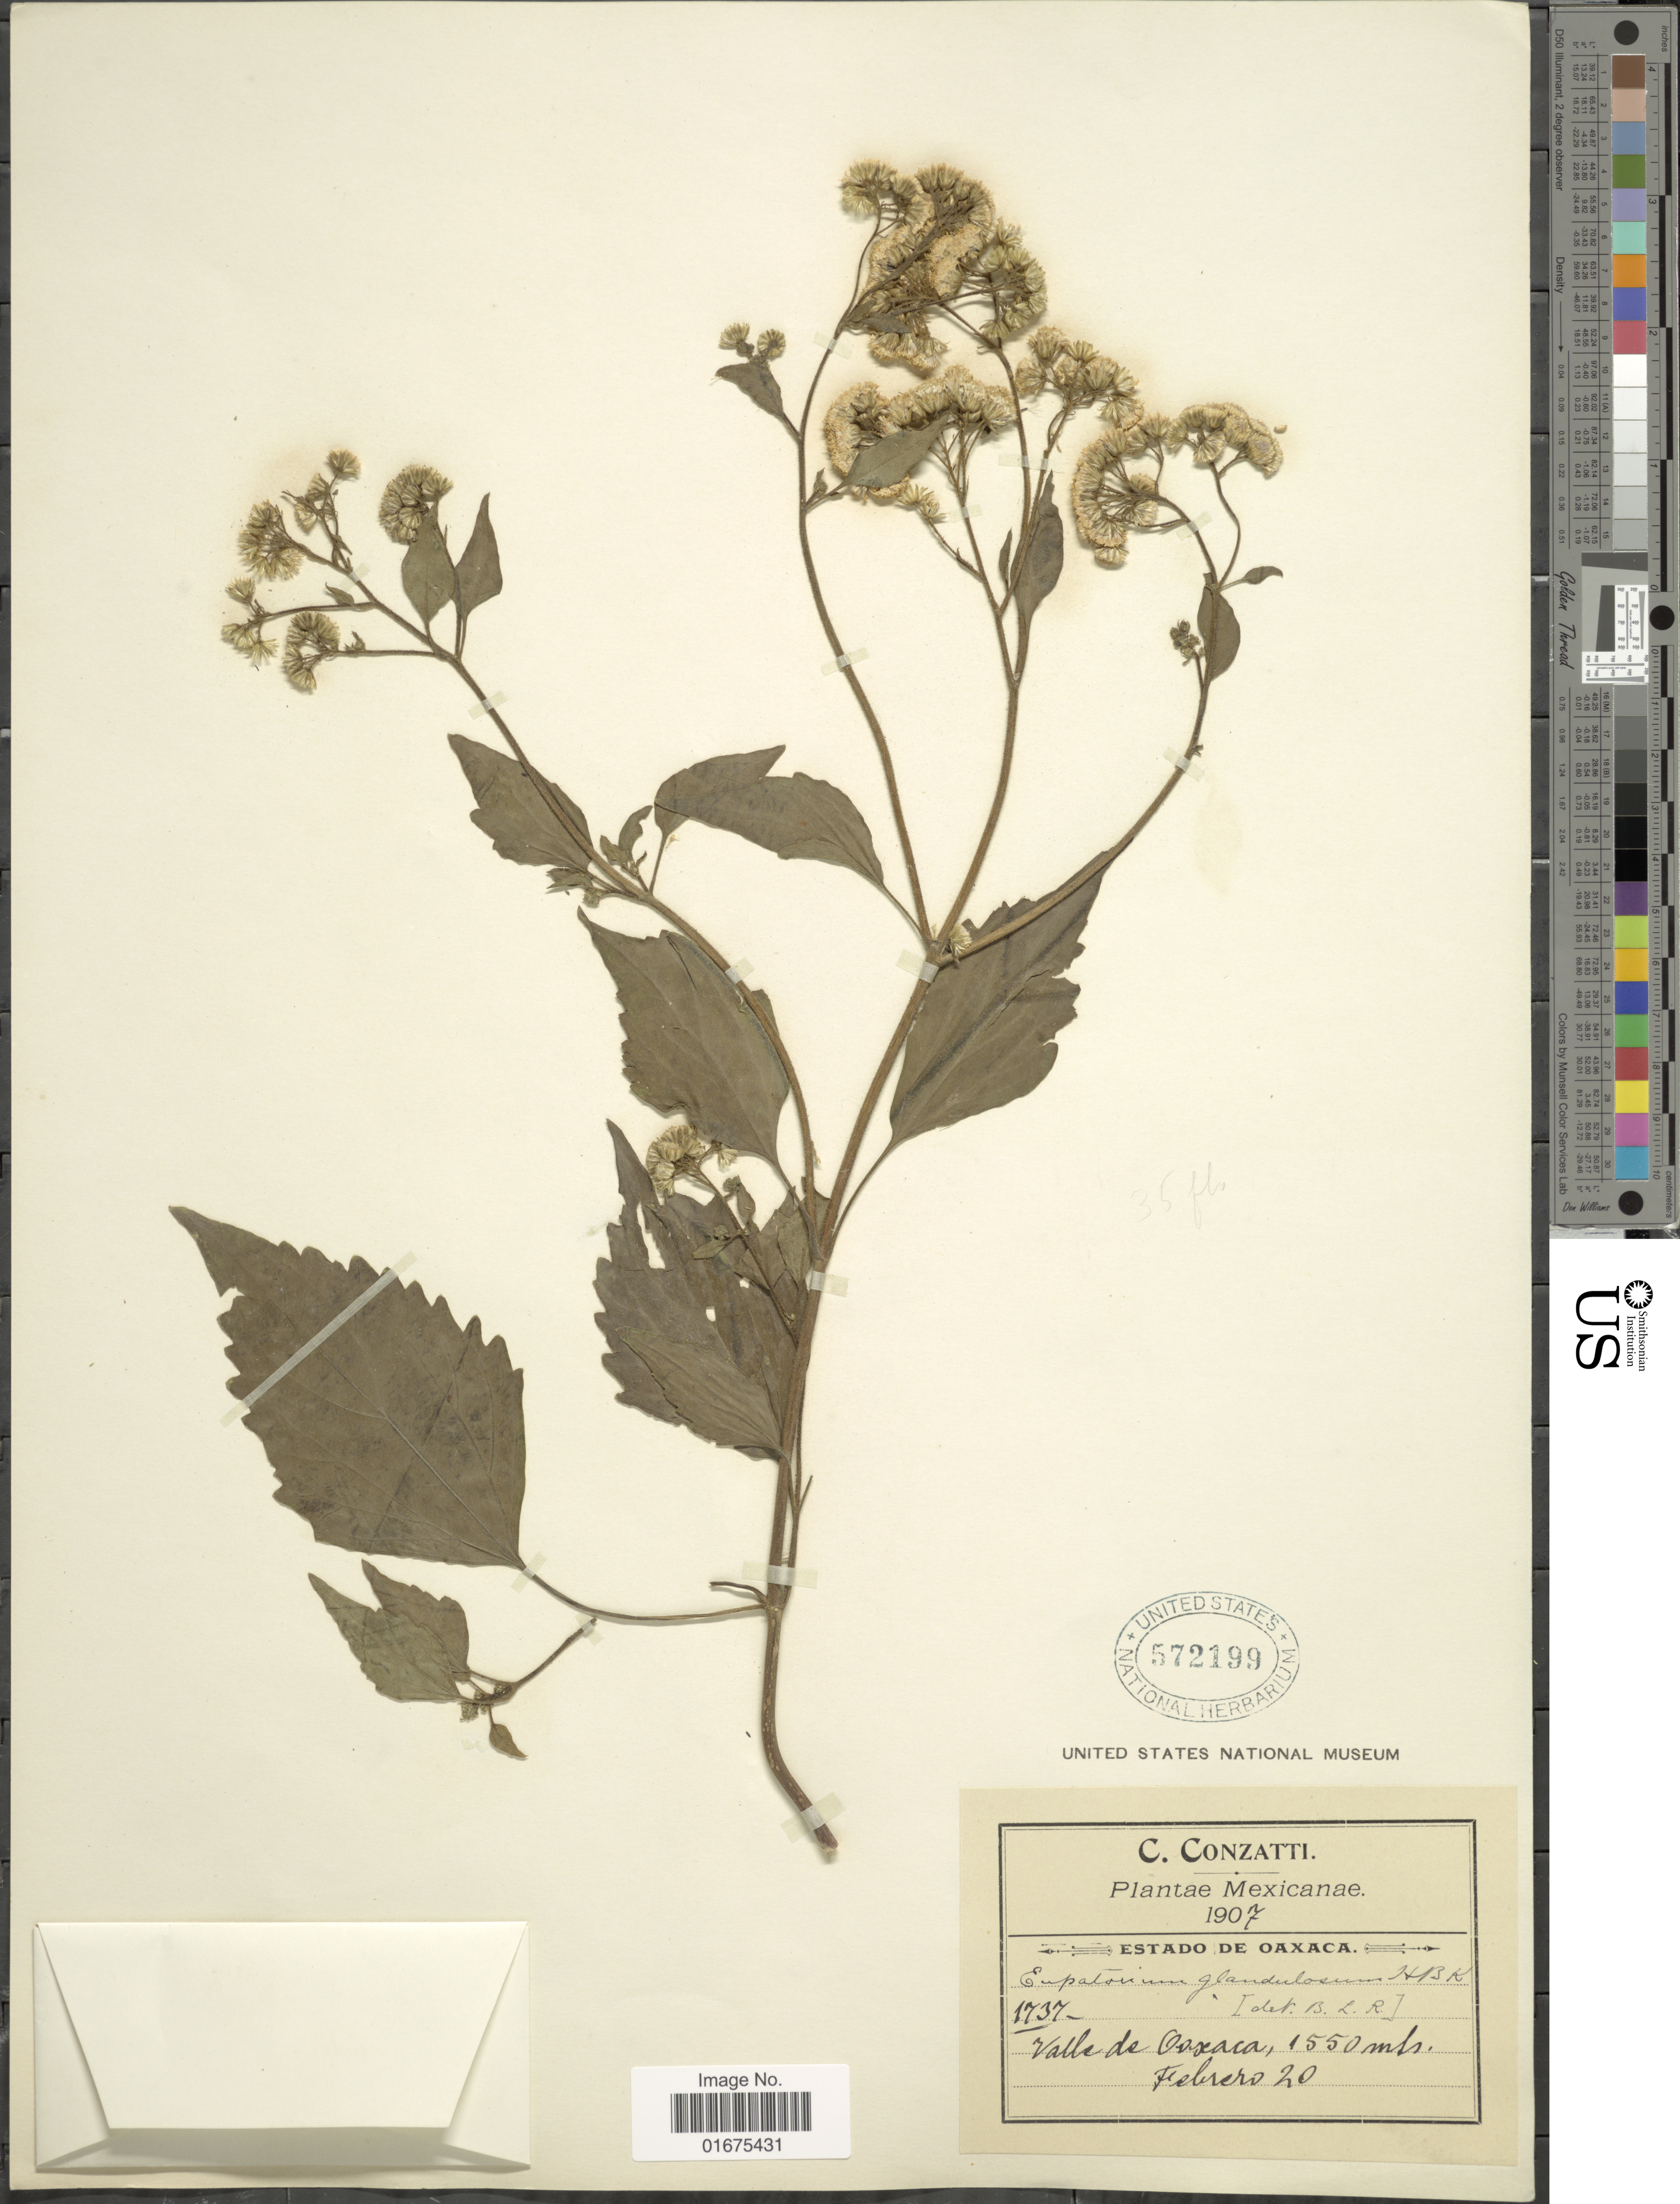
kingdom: Plantae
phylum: Tracheophyta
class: Magnoliopsida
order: Asterales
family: Asteraceae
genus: Ageratina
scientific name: Ageratina adenophora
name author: (Spreng.) R.M. King & H. Rob.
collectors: C. Conzatti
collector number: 1737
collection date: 1907-02-20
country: Mexico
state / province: Oaxaca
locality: Valle de Oaxaca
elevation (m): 1550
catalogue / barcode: US 572199